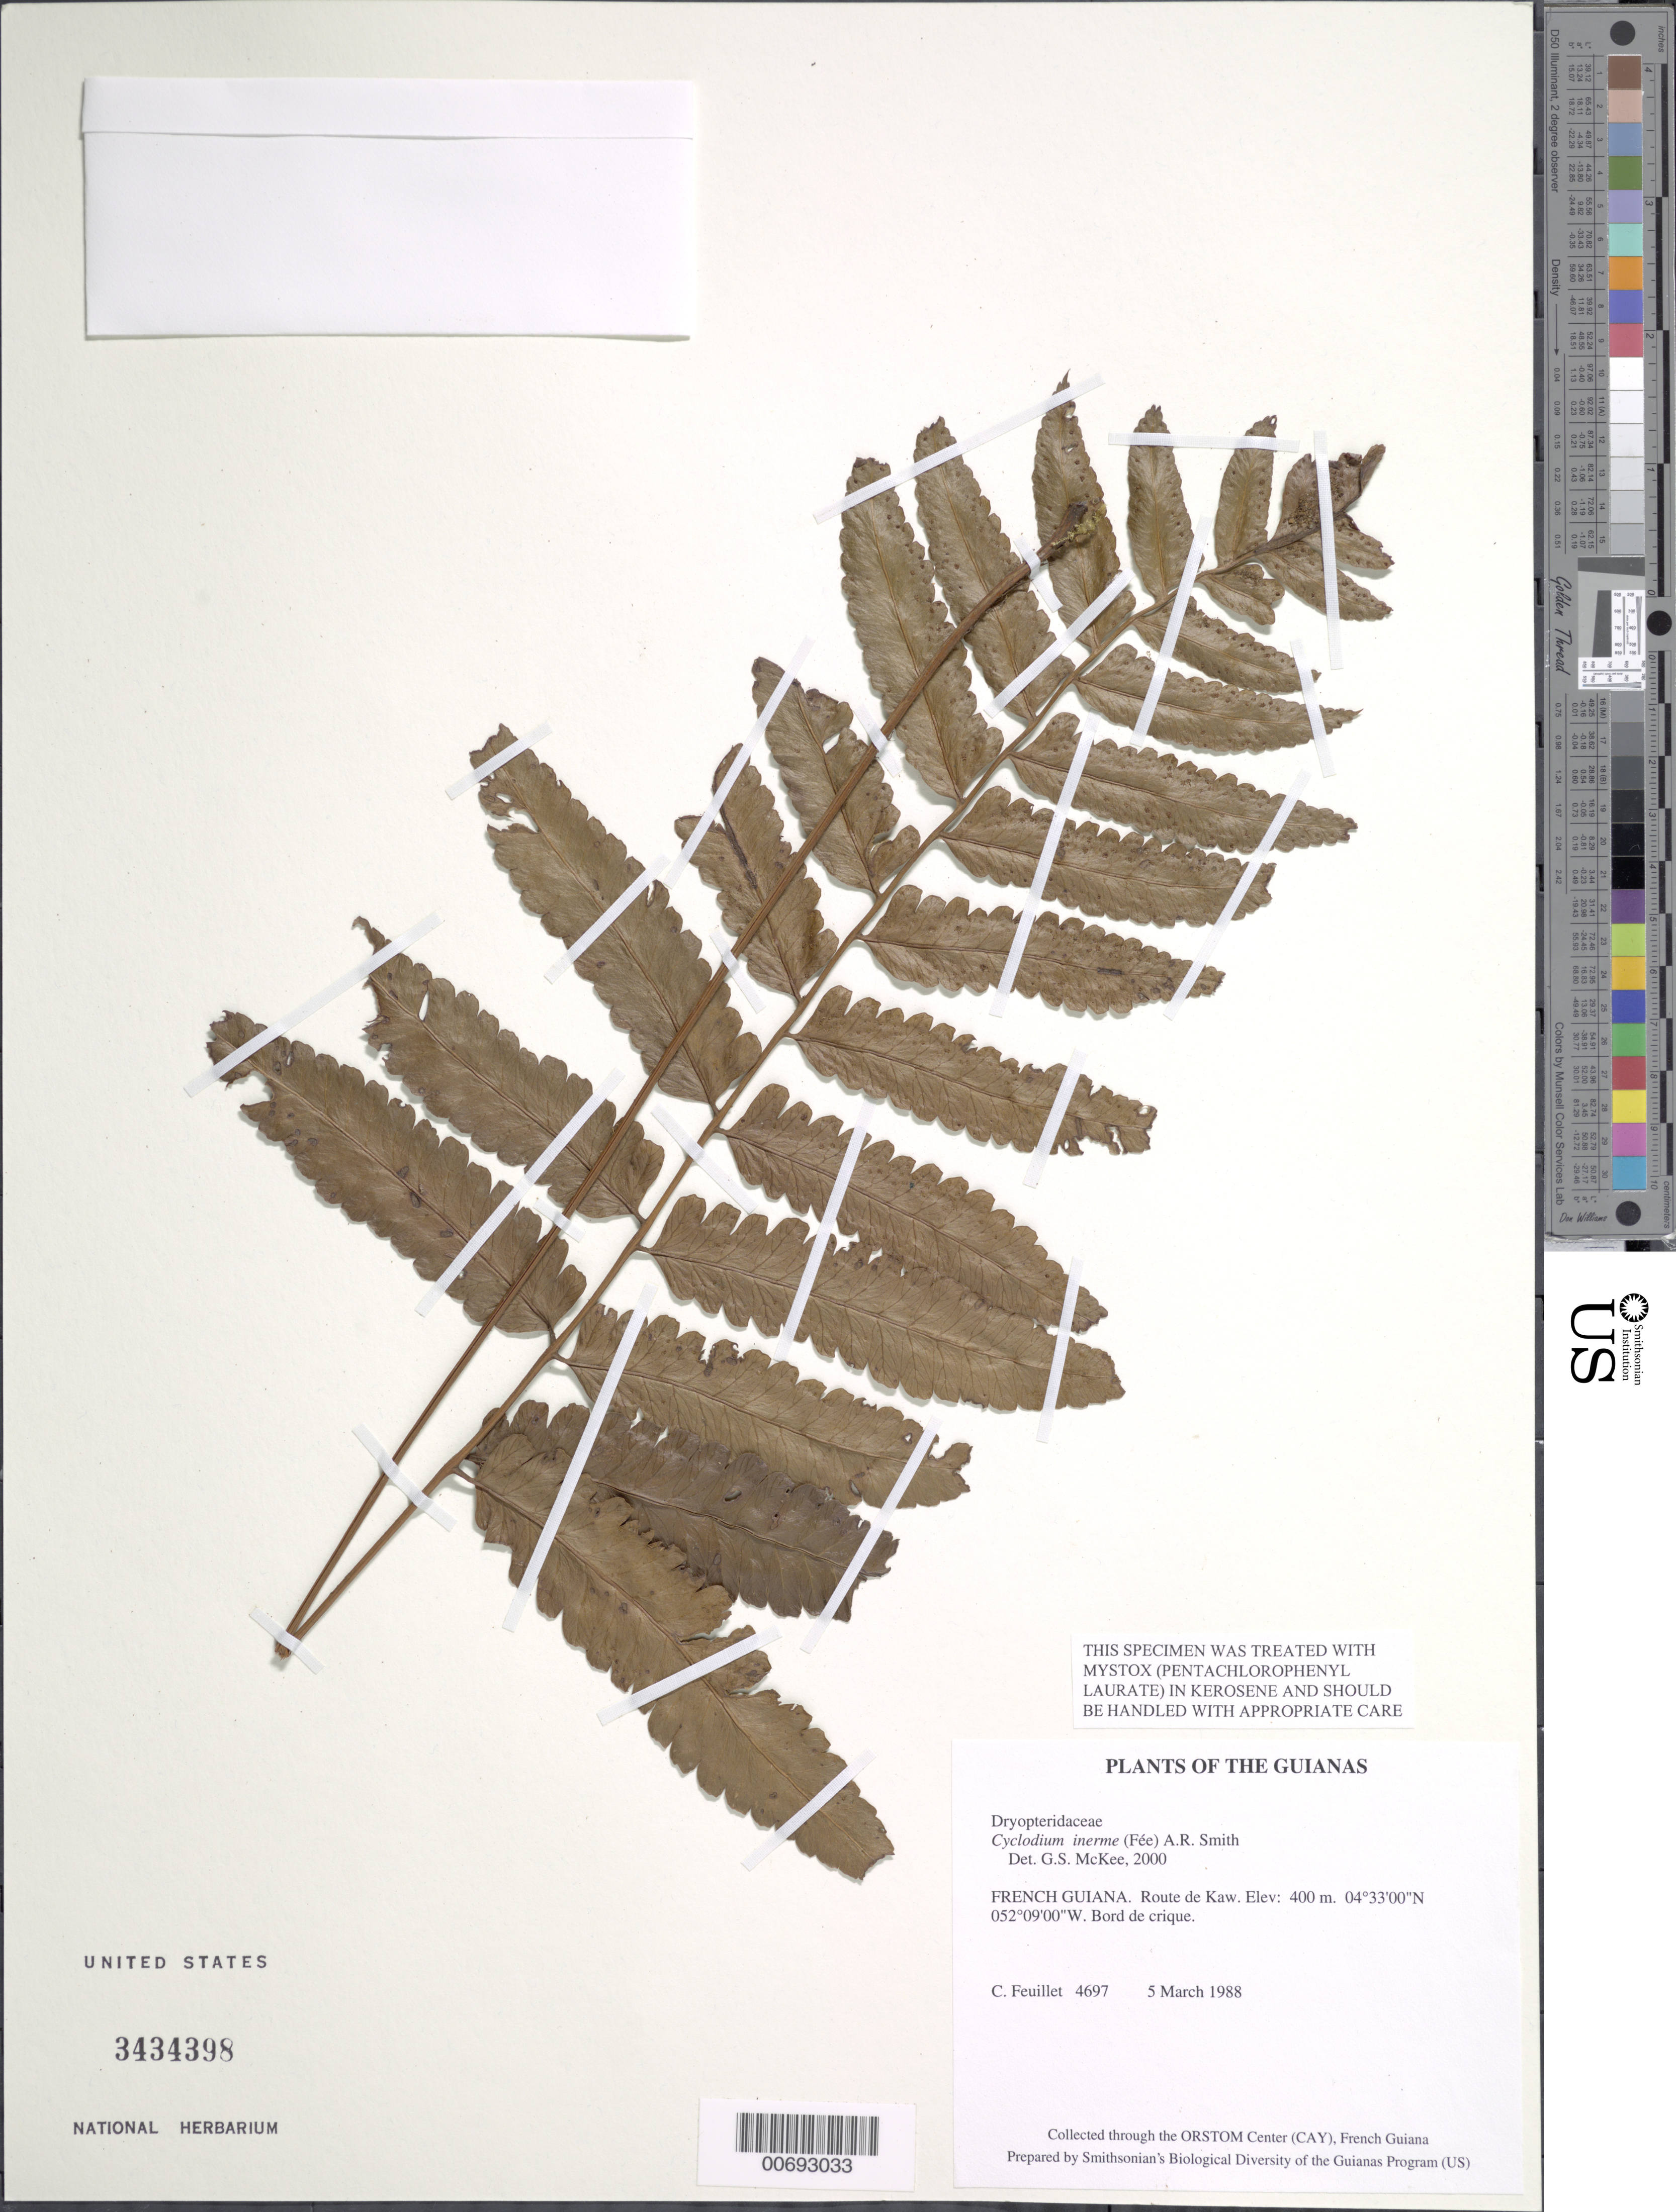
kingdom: Plantae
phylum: Tracheophyta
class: Polypodiopsida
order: Polypodiales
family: Dryopteridaceae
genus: Cyclodium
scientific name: Cyclodium inerme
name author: (Fée) A.R. Sm.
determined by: McKee, G. S., (US), NMNH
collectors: C. Feuillet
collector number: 4697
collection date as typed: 5 Mar 1988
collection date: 1988-03-05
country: French Guiana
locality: Route de Kaw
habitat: Bord de crique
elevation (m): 400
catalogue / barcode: US 3434398